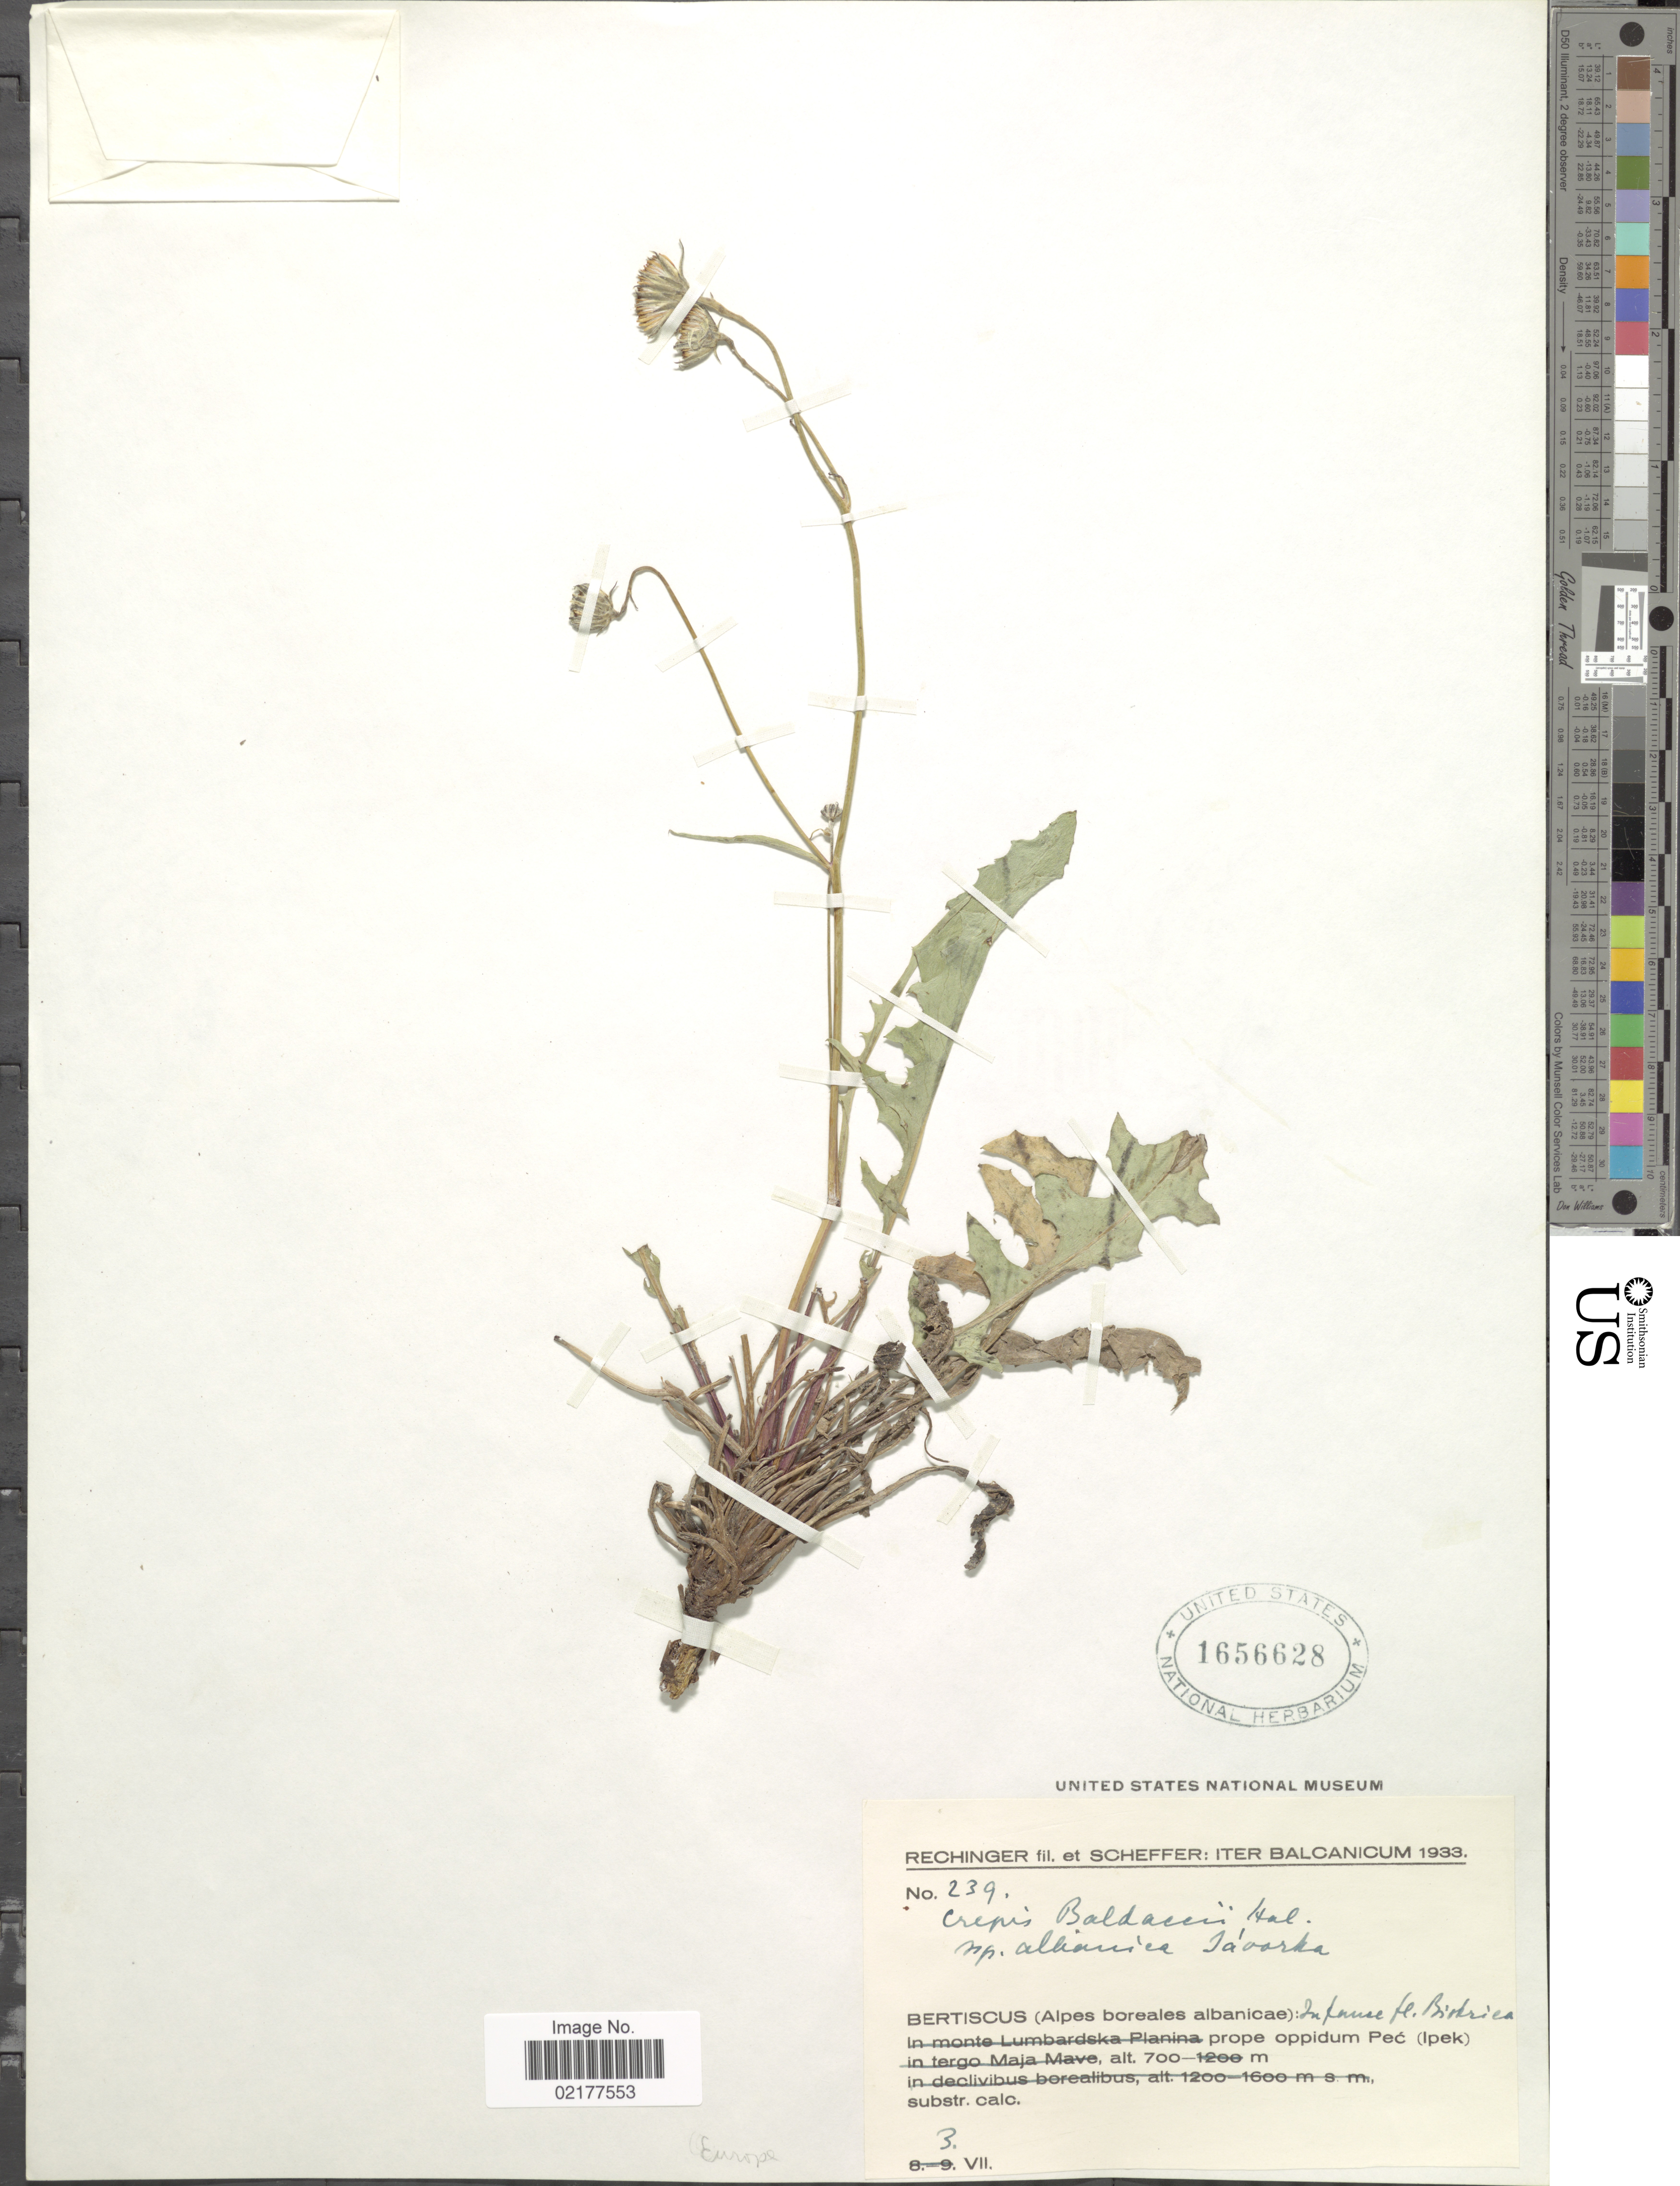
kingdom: Plantae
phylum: Tracheophyta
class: Magnoliopsida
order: Asterales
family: Asteraceae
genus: Crepis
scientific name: Crepis baldaccii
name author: Halácsy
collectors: -- Rechinger & Scheffer, --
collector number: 239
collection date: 1933-07-03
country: Kosovo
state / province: Pejës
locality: Balccanicum. Bertiscus (Alpes boreales albanicae): In fanse fl. Biotrica [interpreted] prope oppidum Pec (Ipek)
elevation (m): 700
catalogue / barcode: US 1656628